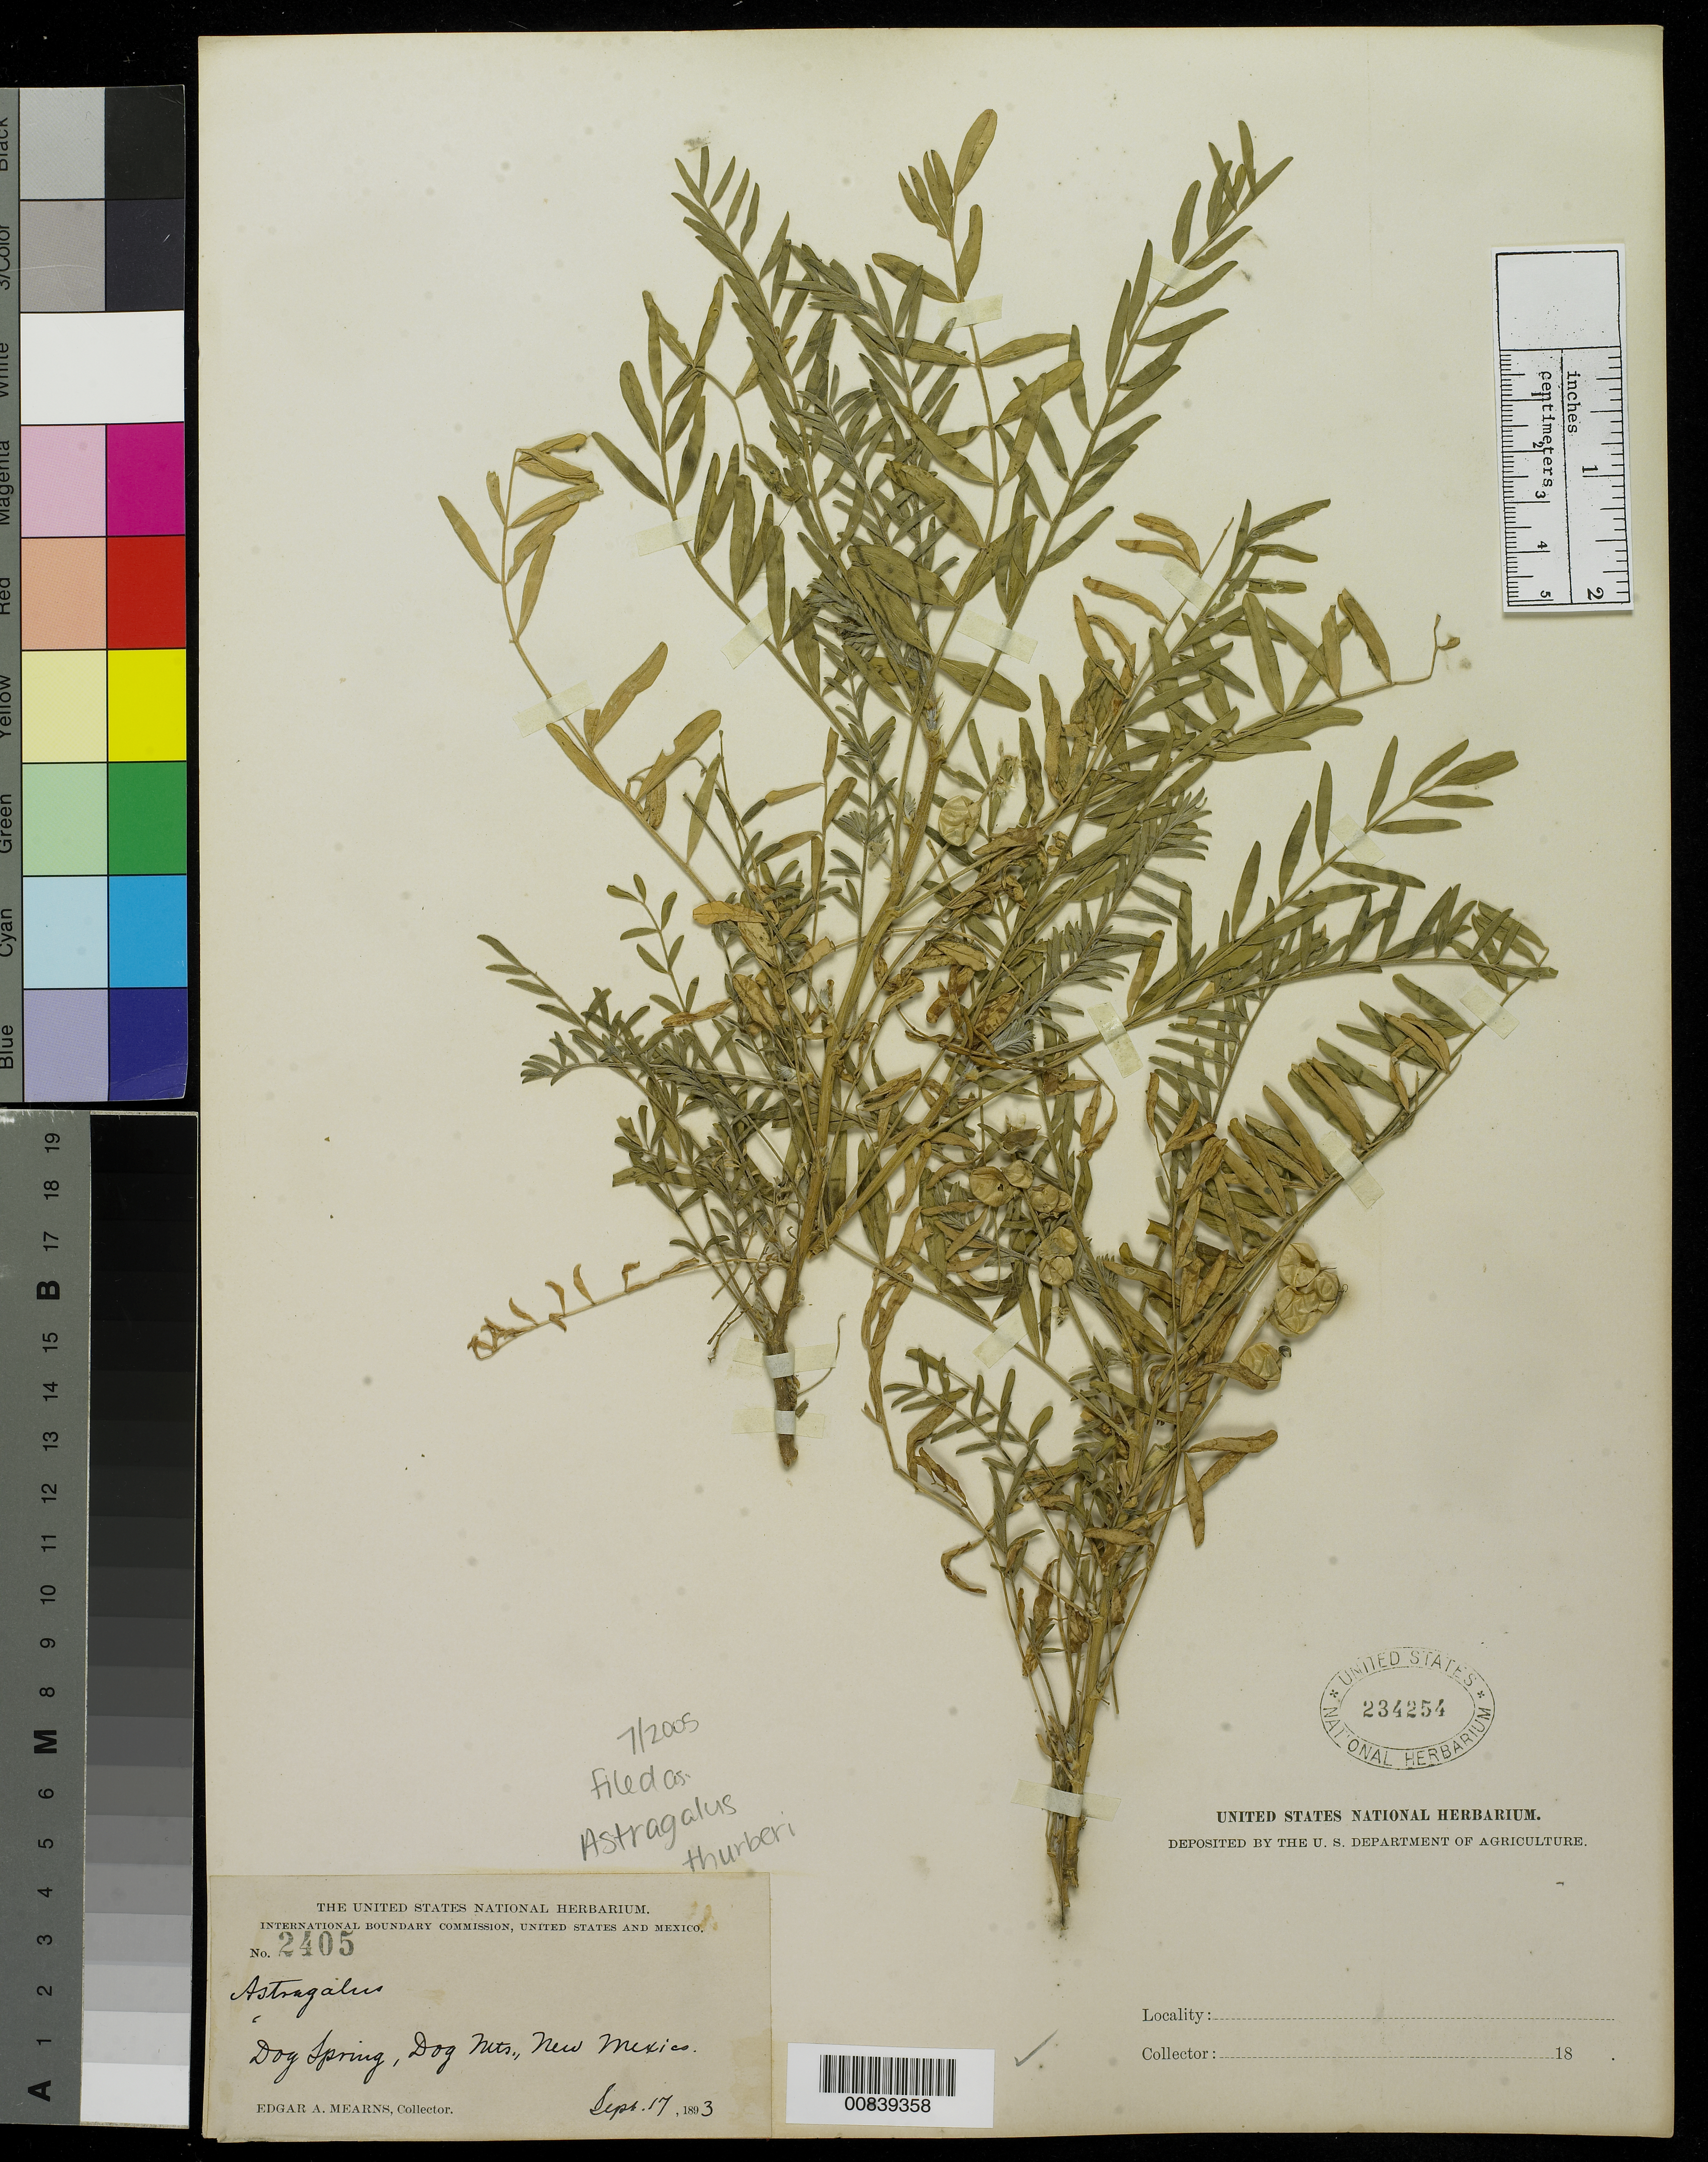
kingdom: Plantae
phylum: Tracheophyta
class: Magnoliopsida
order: Fabales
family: Fabaceae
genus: Astragalus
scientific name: Astragalus thurberi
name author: A. Gray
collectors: E. A. Mearns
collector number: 2405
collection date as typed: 17 Sep 1893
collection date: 1893-09-17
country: United States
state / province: New Mexico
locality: Dog Spring, Dog Mts., New Mexico.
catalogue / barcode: US 234254